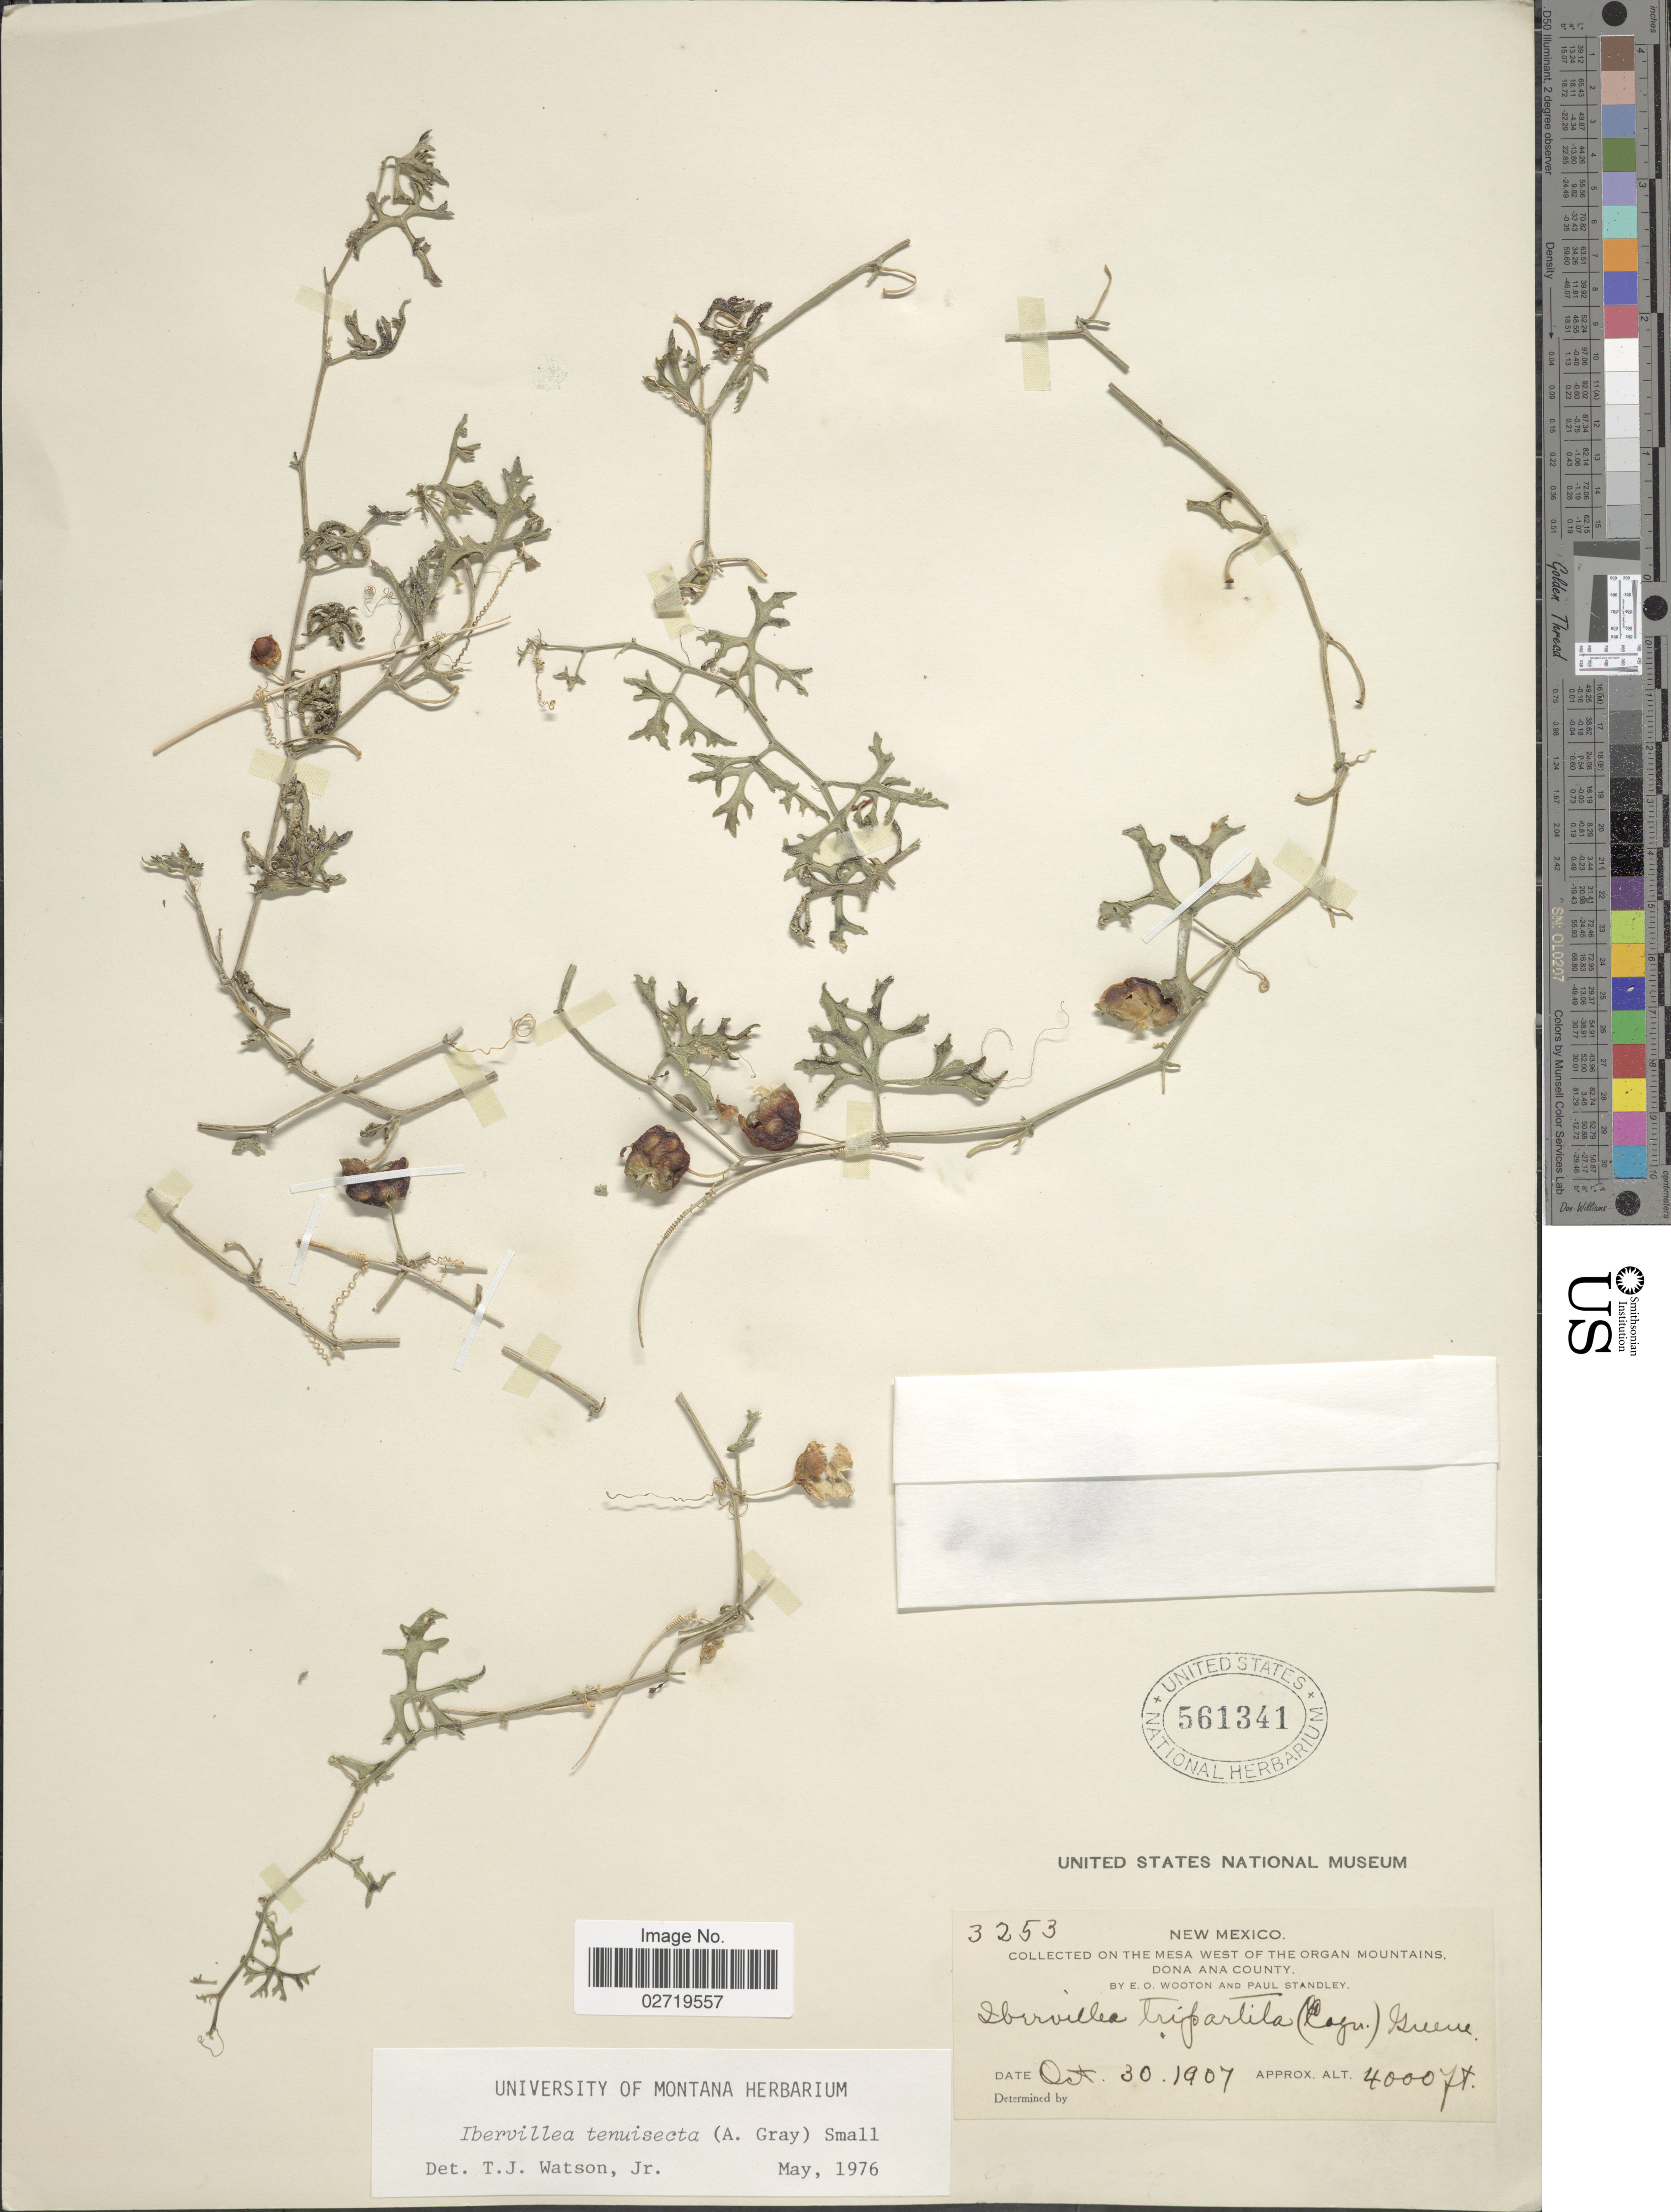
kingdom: Plantae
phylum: Tracheophyta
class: Magnoliopsida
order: Cucurbitales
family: Cucurbitaceae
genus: Ibervillea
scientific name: Ibervillea lindheimeri var. tenuisecta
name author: (A. Gray) M.C. Johnst.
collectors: E. O. Wooton & P. C. Standley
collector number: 3253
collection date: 1907-10-30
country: United States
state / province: New Mexico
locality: On The Mesa West of The Organ Mountains, Dona Ana County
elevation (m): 1219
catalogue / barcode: US 561341